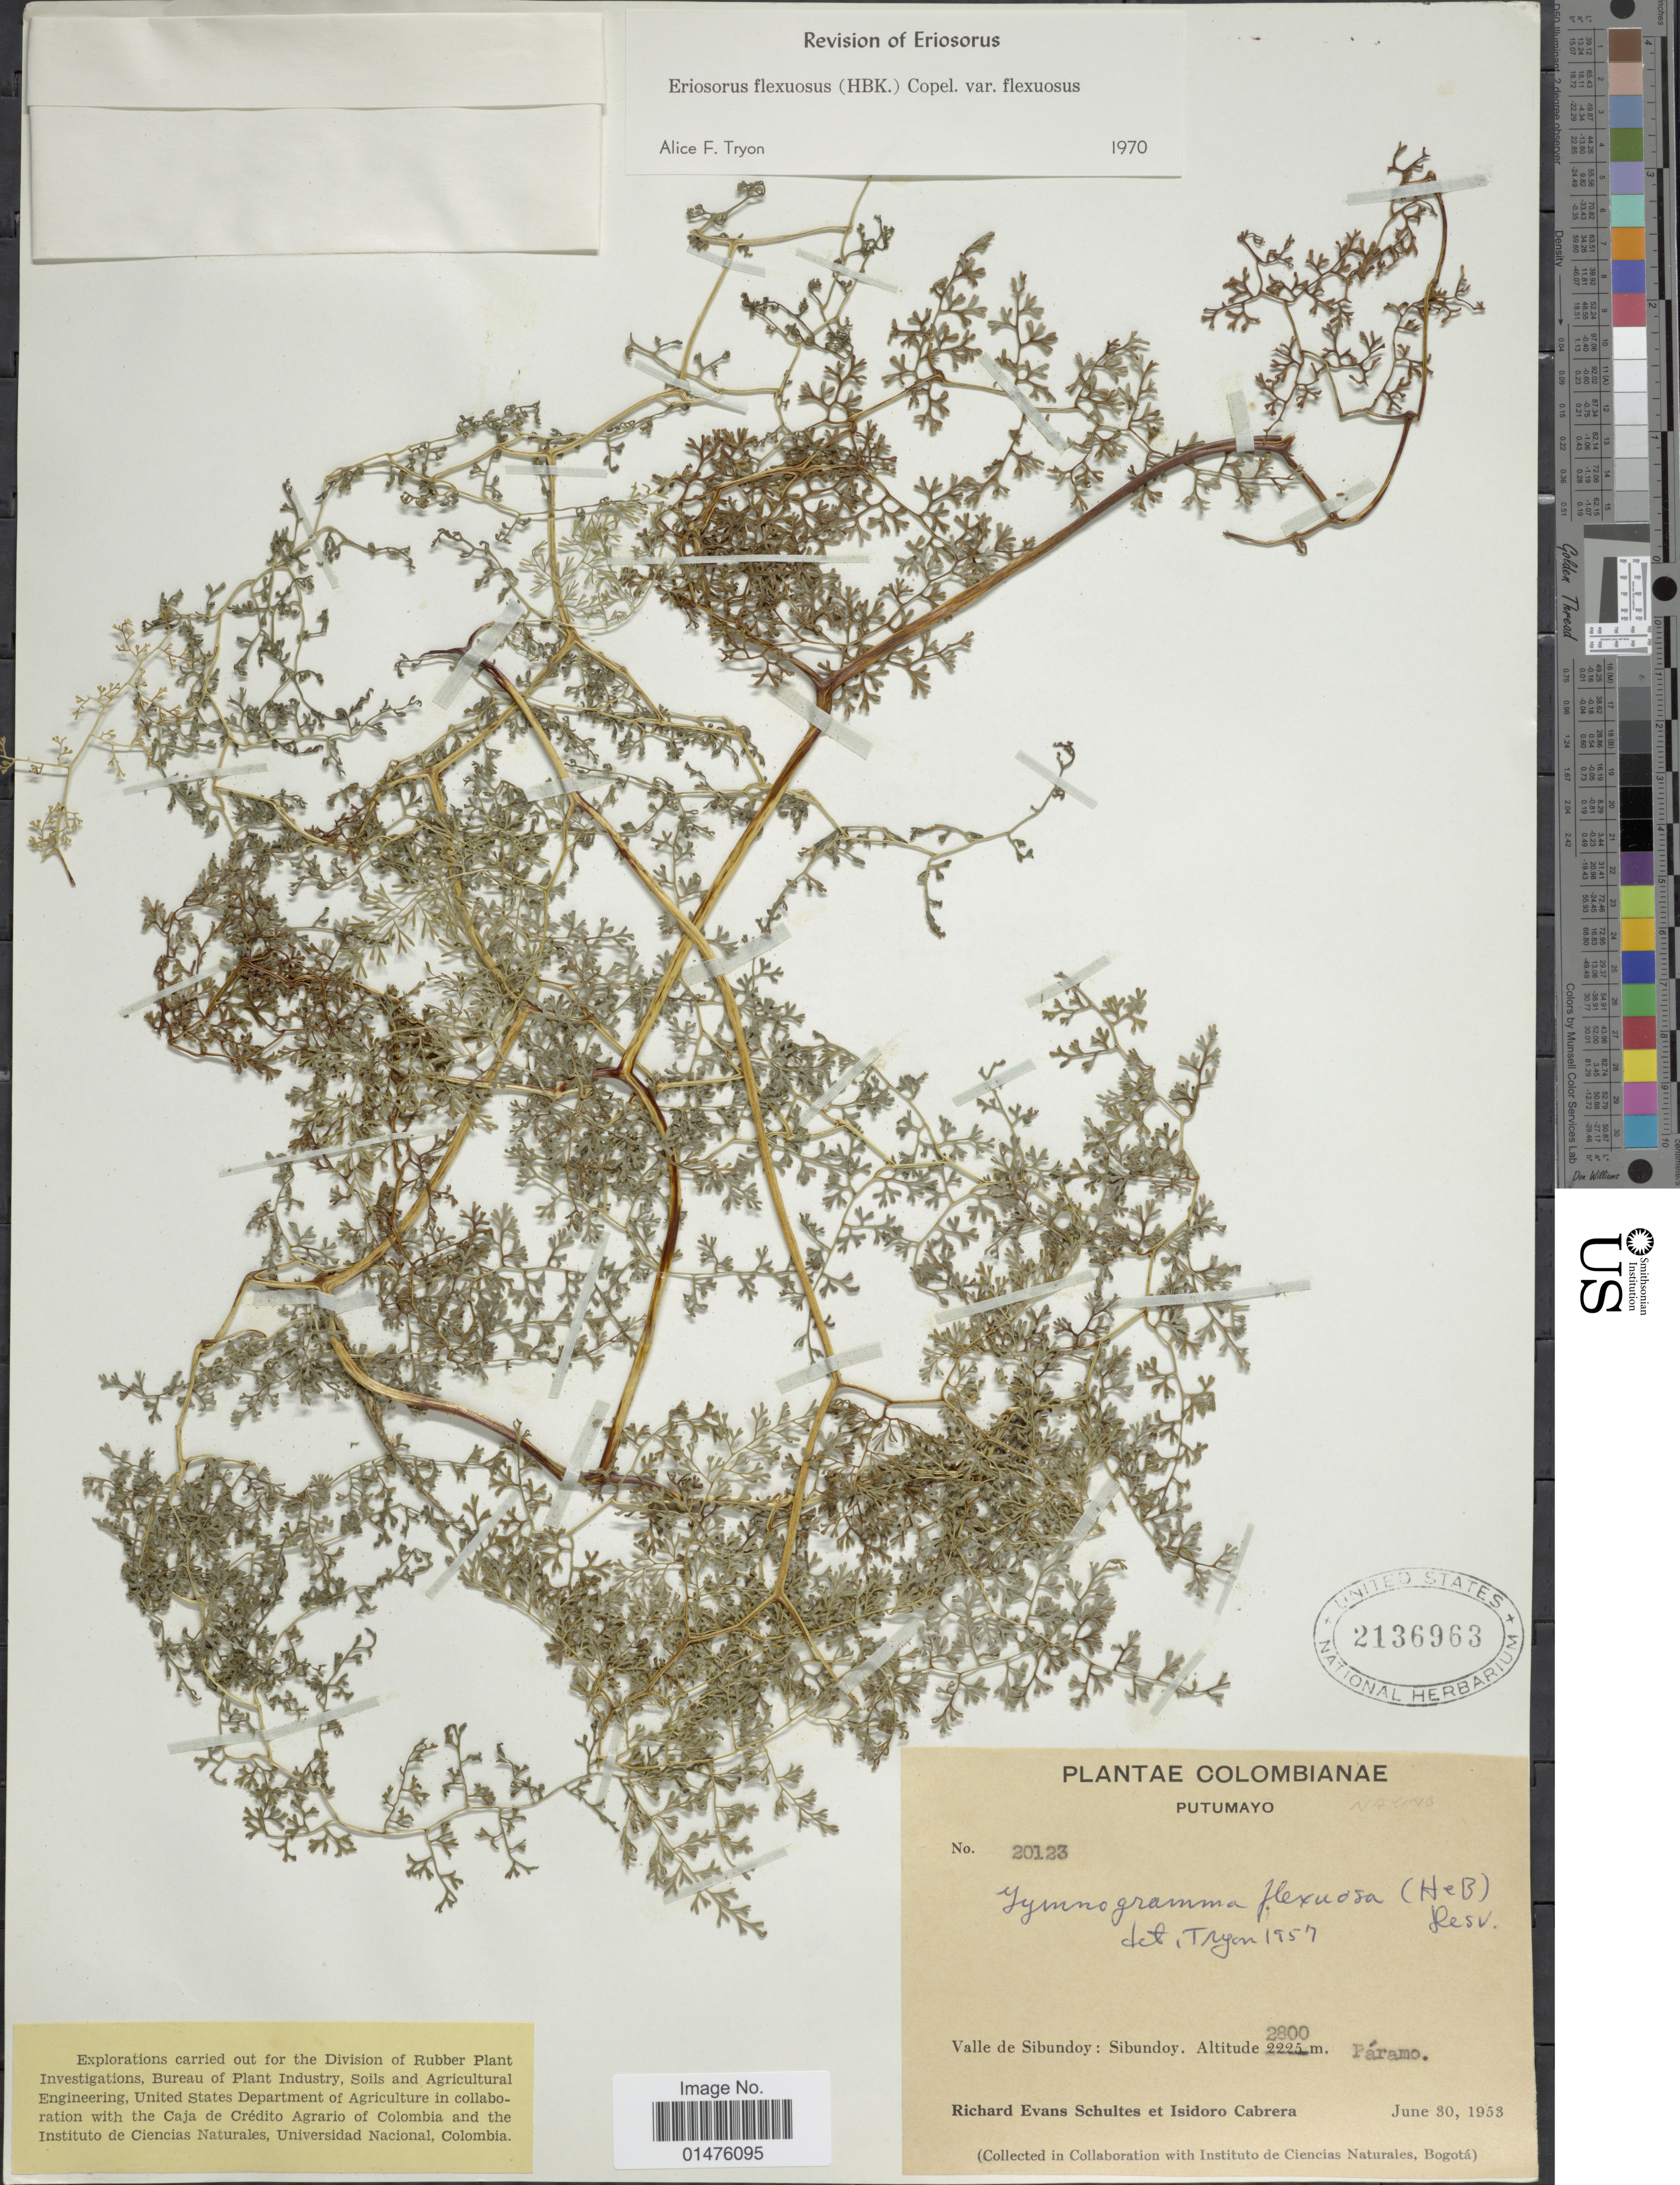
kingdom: Plantae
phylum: Tracheophyta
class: Polypodiopsida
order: Polypodiales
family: Pteridaceae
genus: Jamesonia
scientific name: Jamesonia flexuosa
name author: (Humb. & Bonpl.) Christenh.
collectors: R. E. Schultes & I. Cabrera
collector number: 20123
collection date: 1958-06-30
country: Colombia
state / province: Putumayo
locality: Valle de Sibundoy: Sibundoy, Páramo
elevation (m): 2800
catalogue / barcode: US 2136963